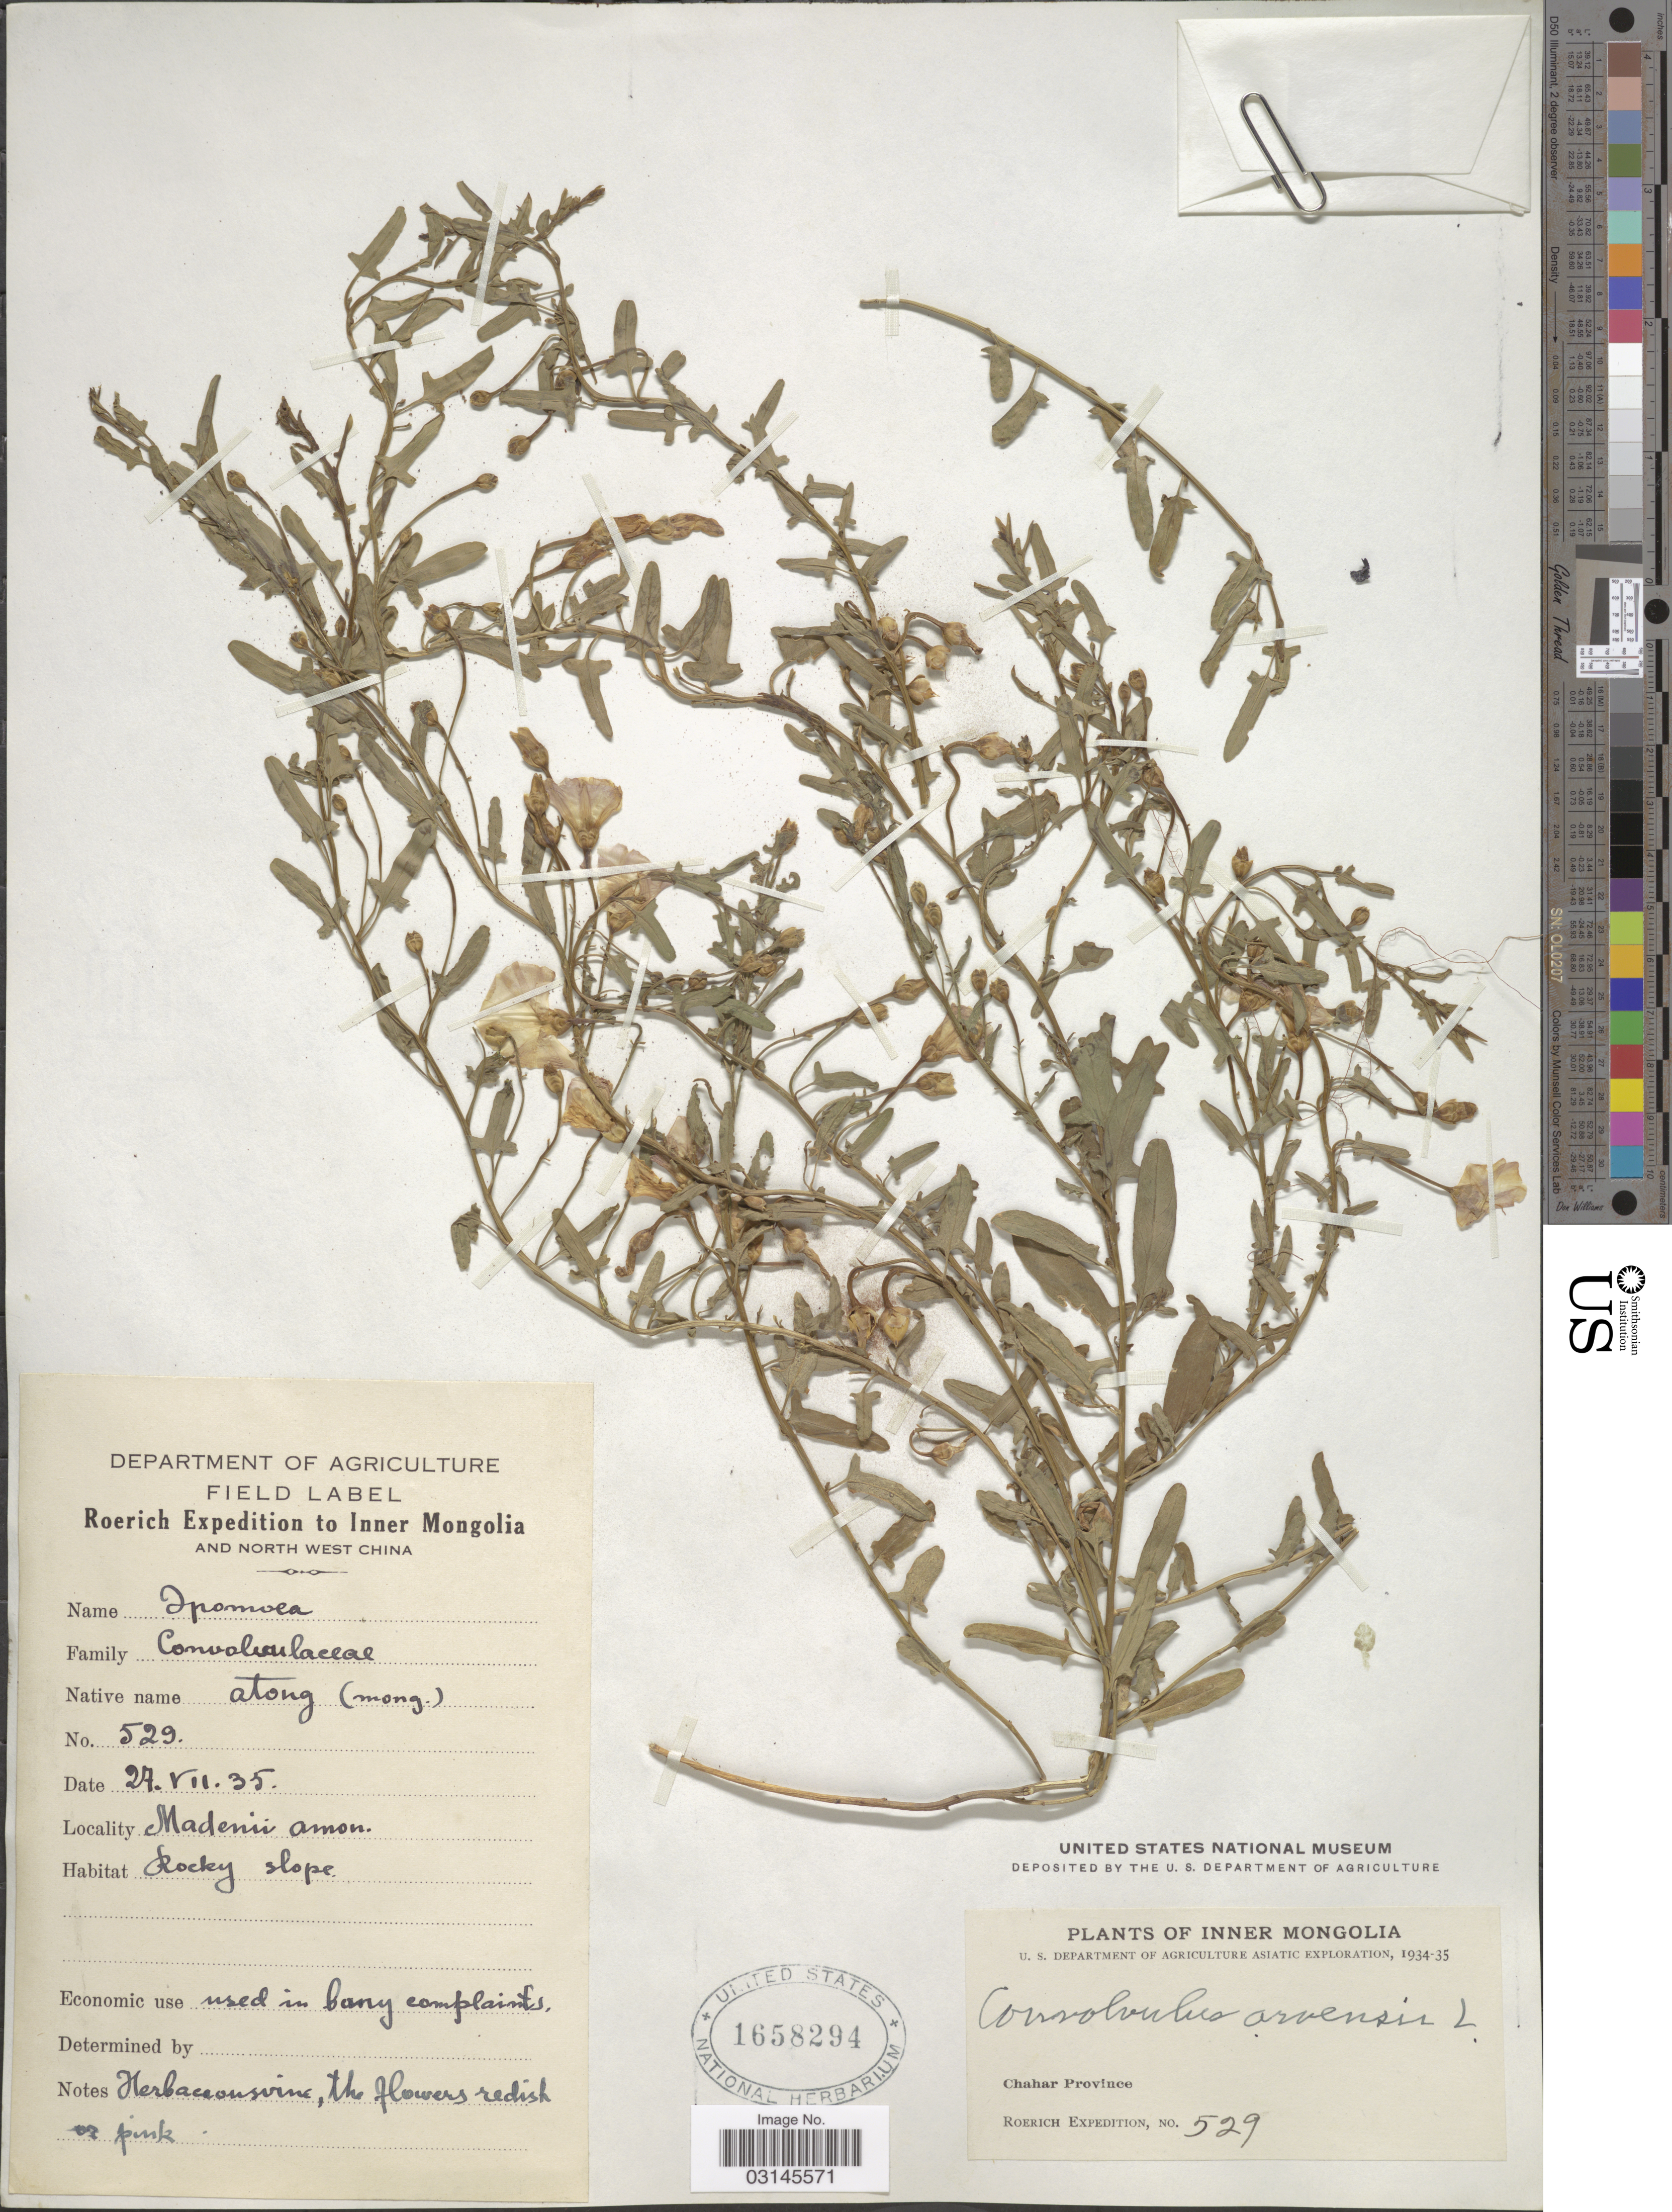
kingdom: Plantae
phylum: Tracheophyta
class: Magnoliopsida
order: Solanales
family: Convolvulaceae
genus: Convolvulus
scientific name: Convolvulus arvensis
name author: L.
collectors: -. Roerich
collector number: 529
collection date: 1935-07-27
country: China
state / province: Nei Monggol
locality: Inner Mongolia. Chahar Province. North West China. Madenii Amon [interpreted].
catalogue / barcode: US 1658294